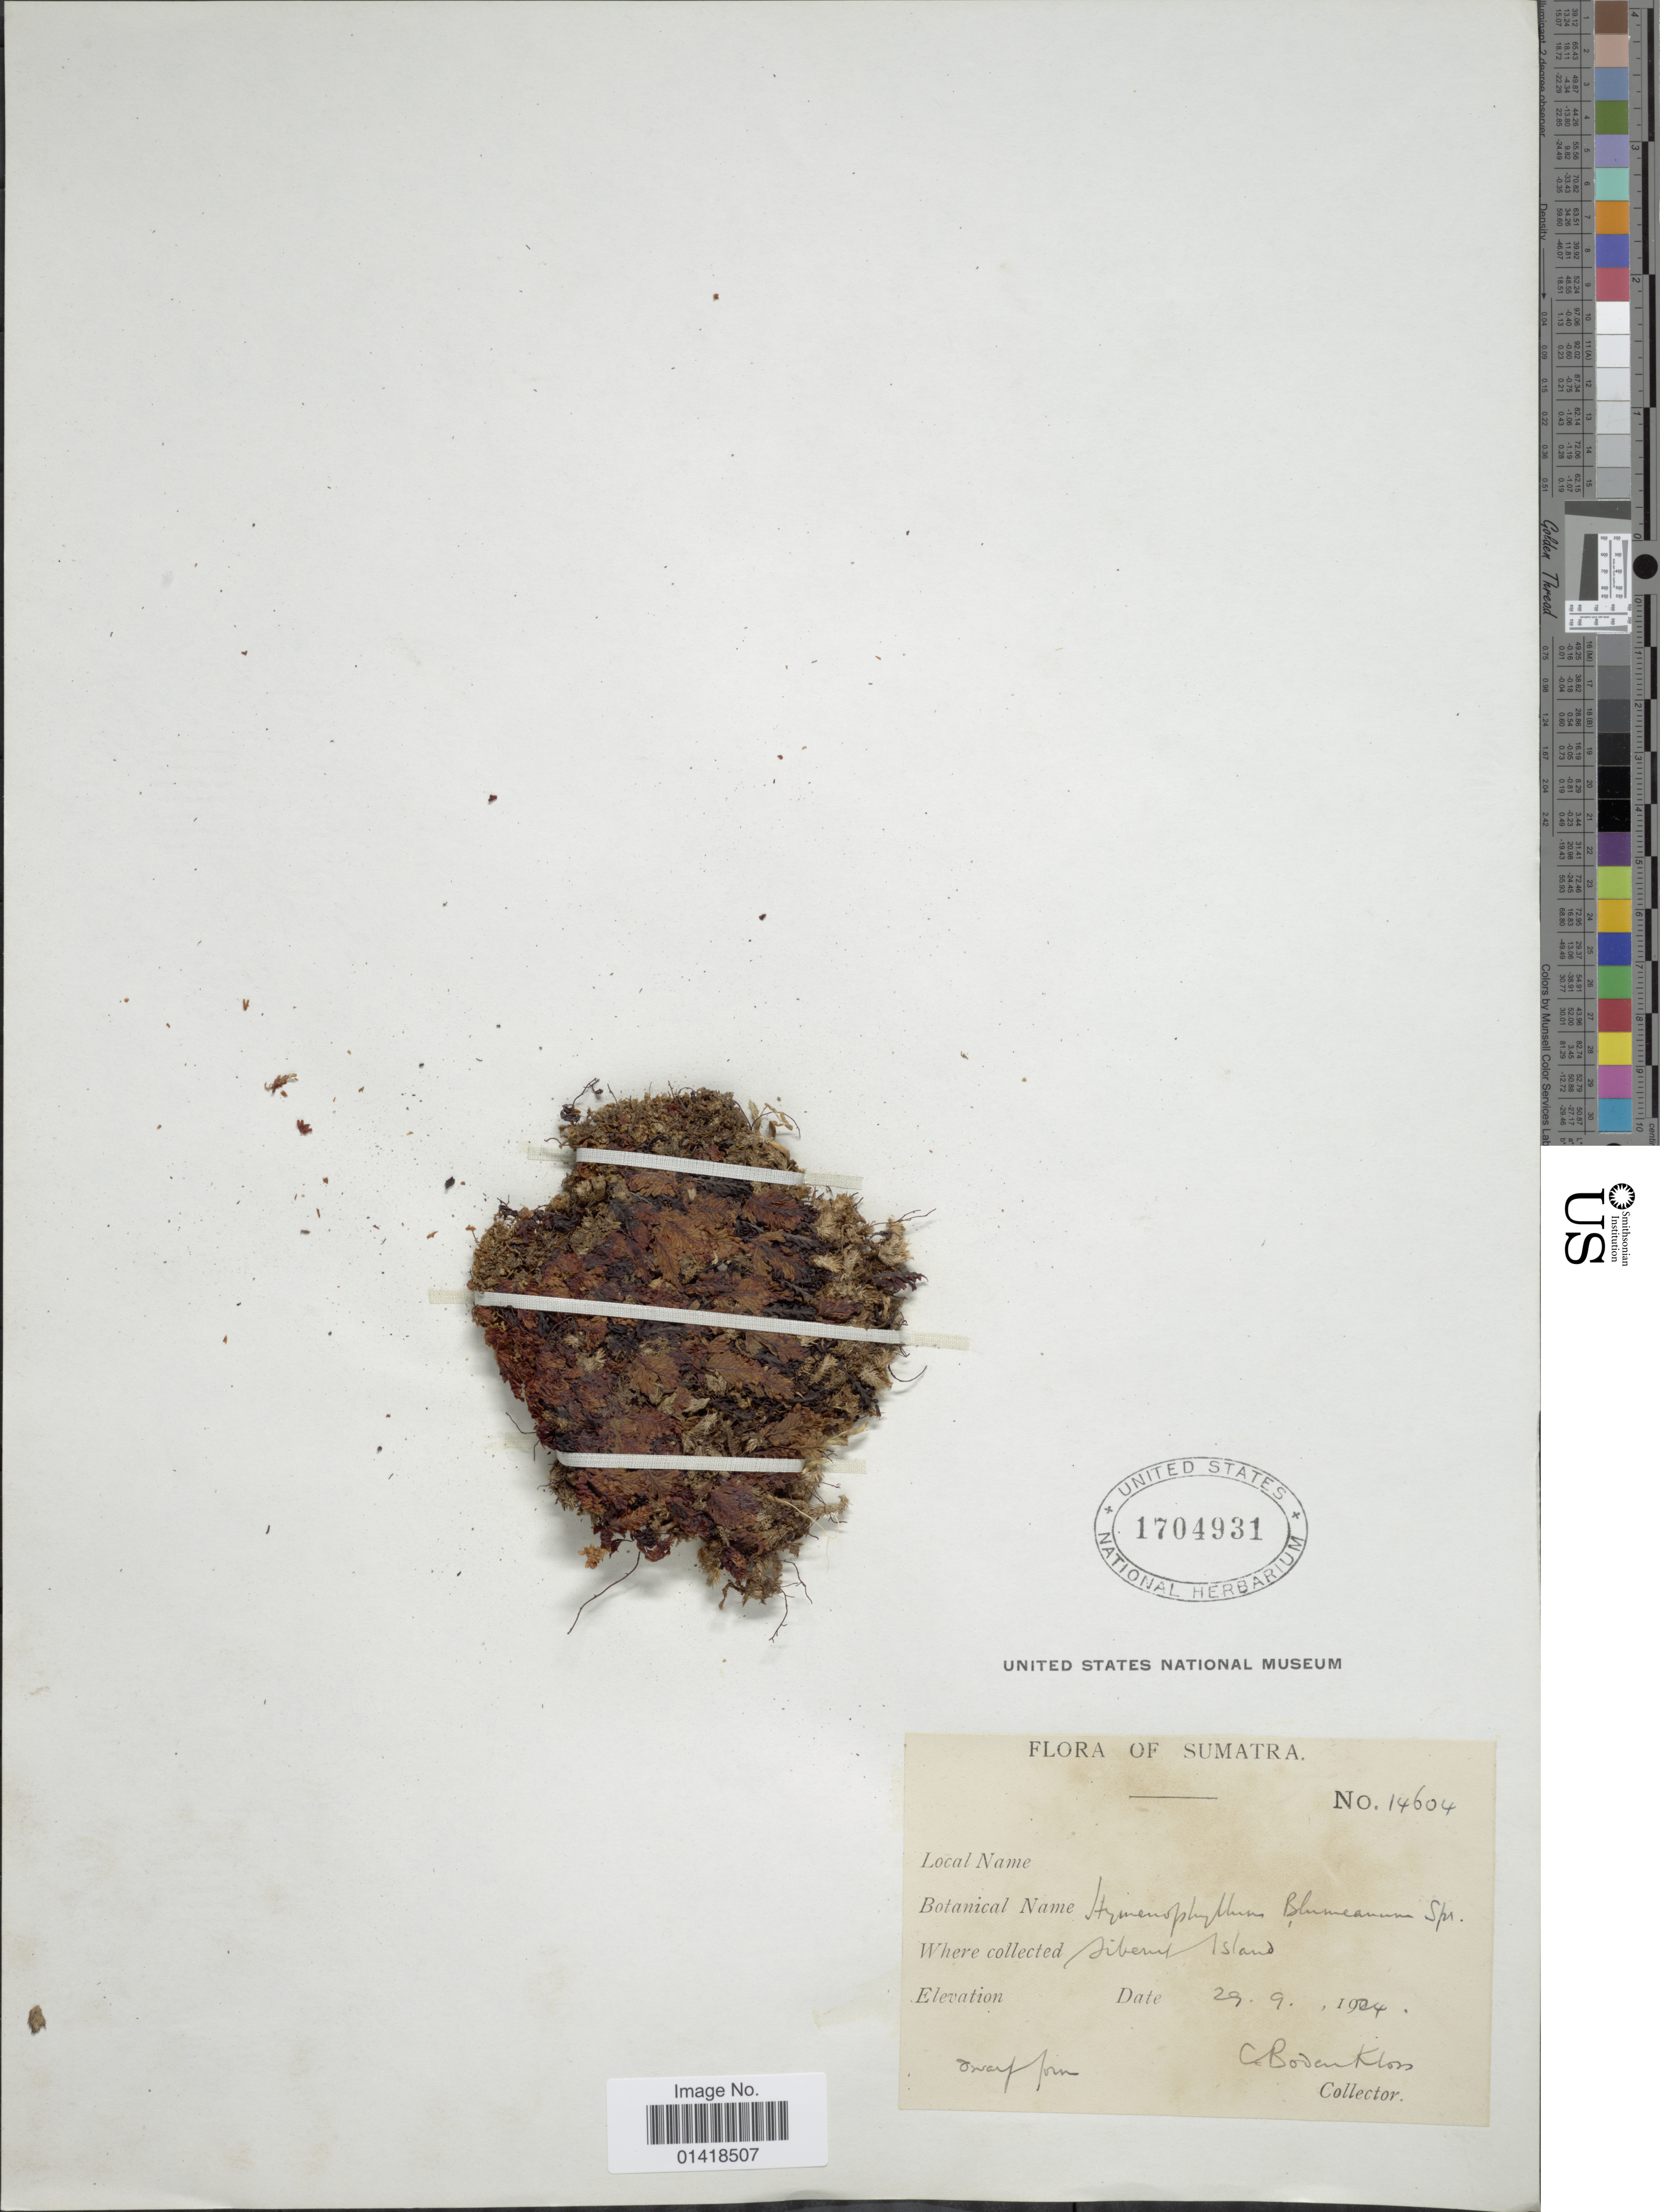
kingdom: Plantae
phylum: Tracheophyta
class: Polypodiopsida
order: Hymenophyllales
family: Hymenophyllaceae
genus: Hymenophyllum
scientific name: Hymenophyllum polyanthos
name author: (Sw.) Sw.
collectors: C. Boden-Kloss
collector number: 14604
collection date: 1924-09-29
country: Indonesia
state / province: Sumatra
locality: Sibery Island [interpreted]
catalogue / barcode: US 1704931